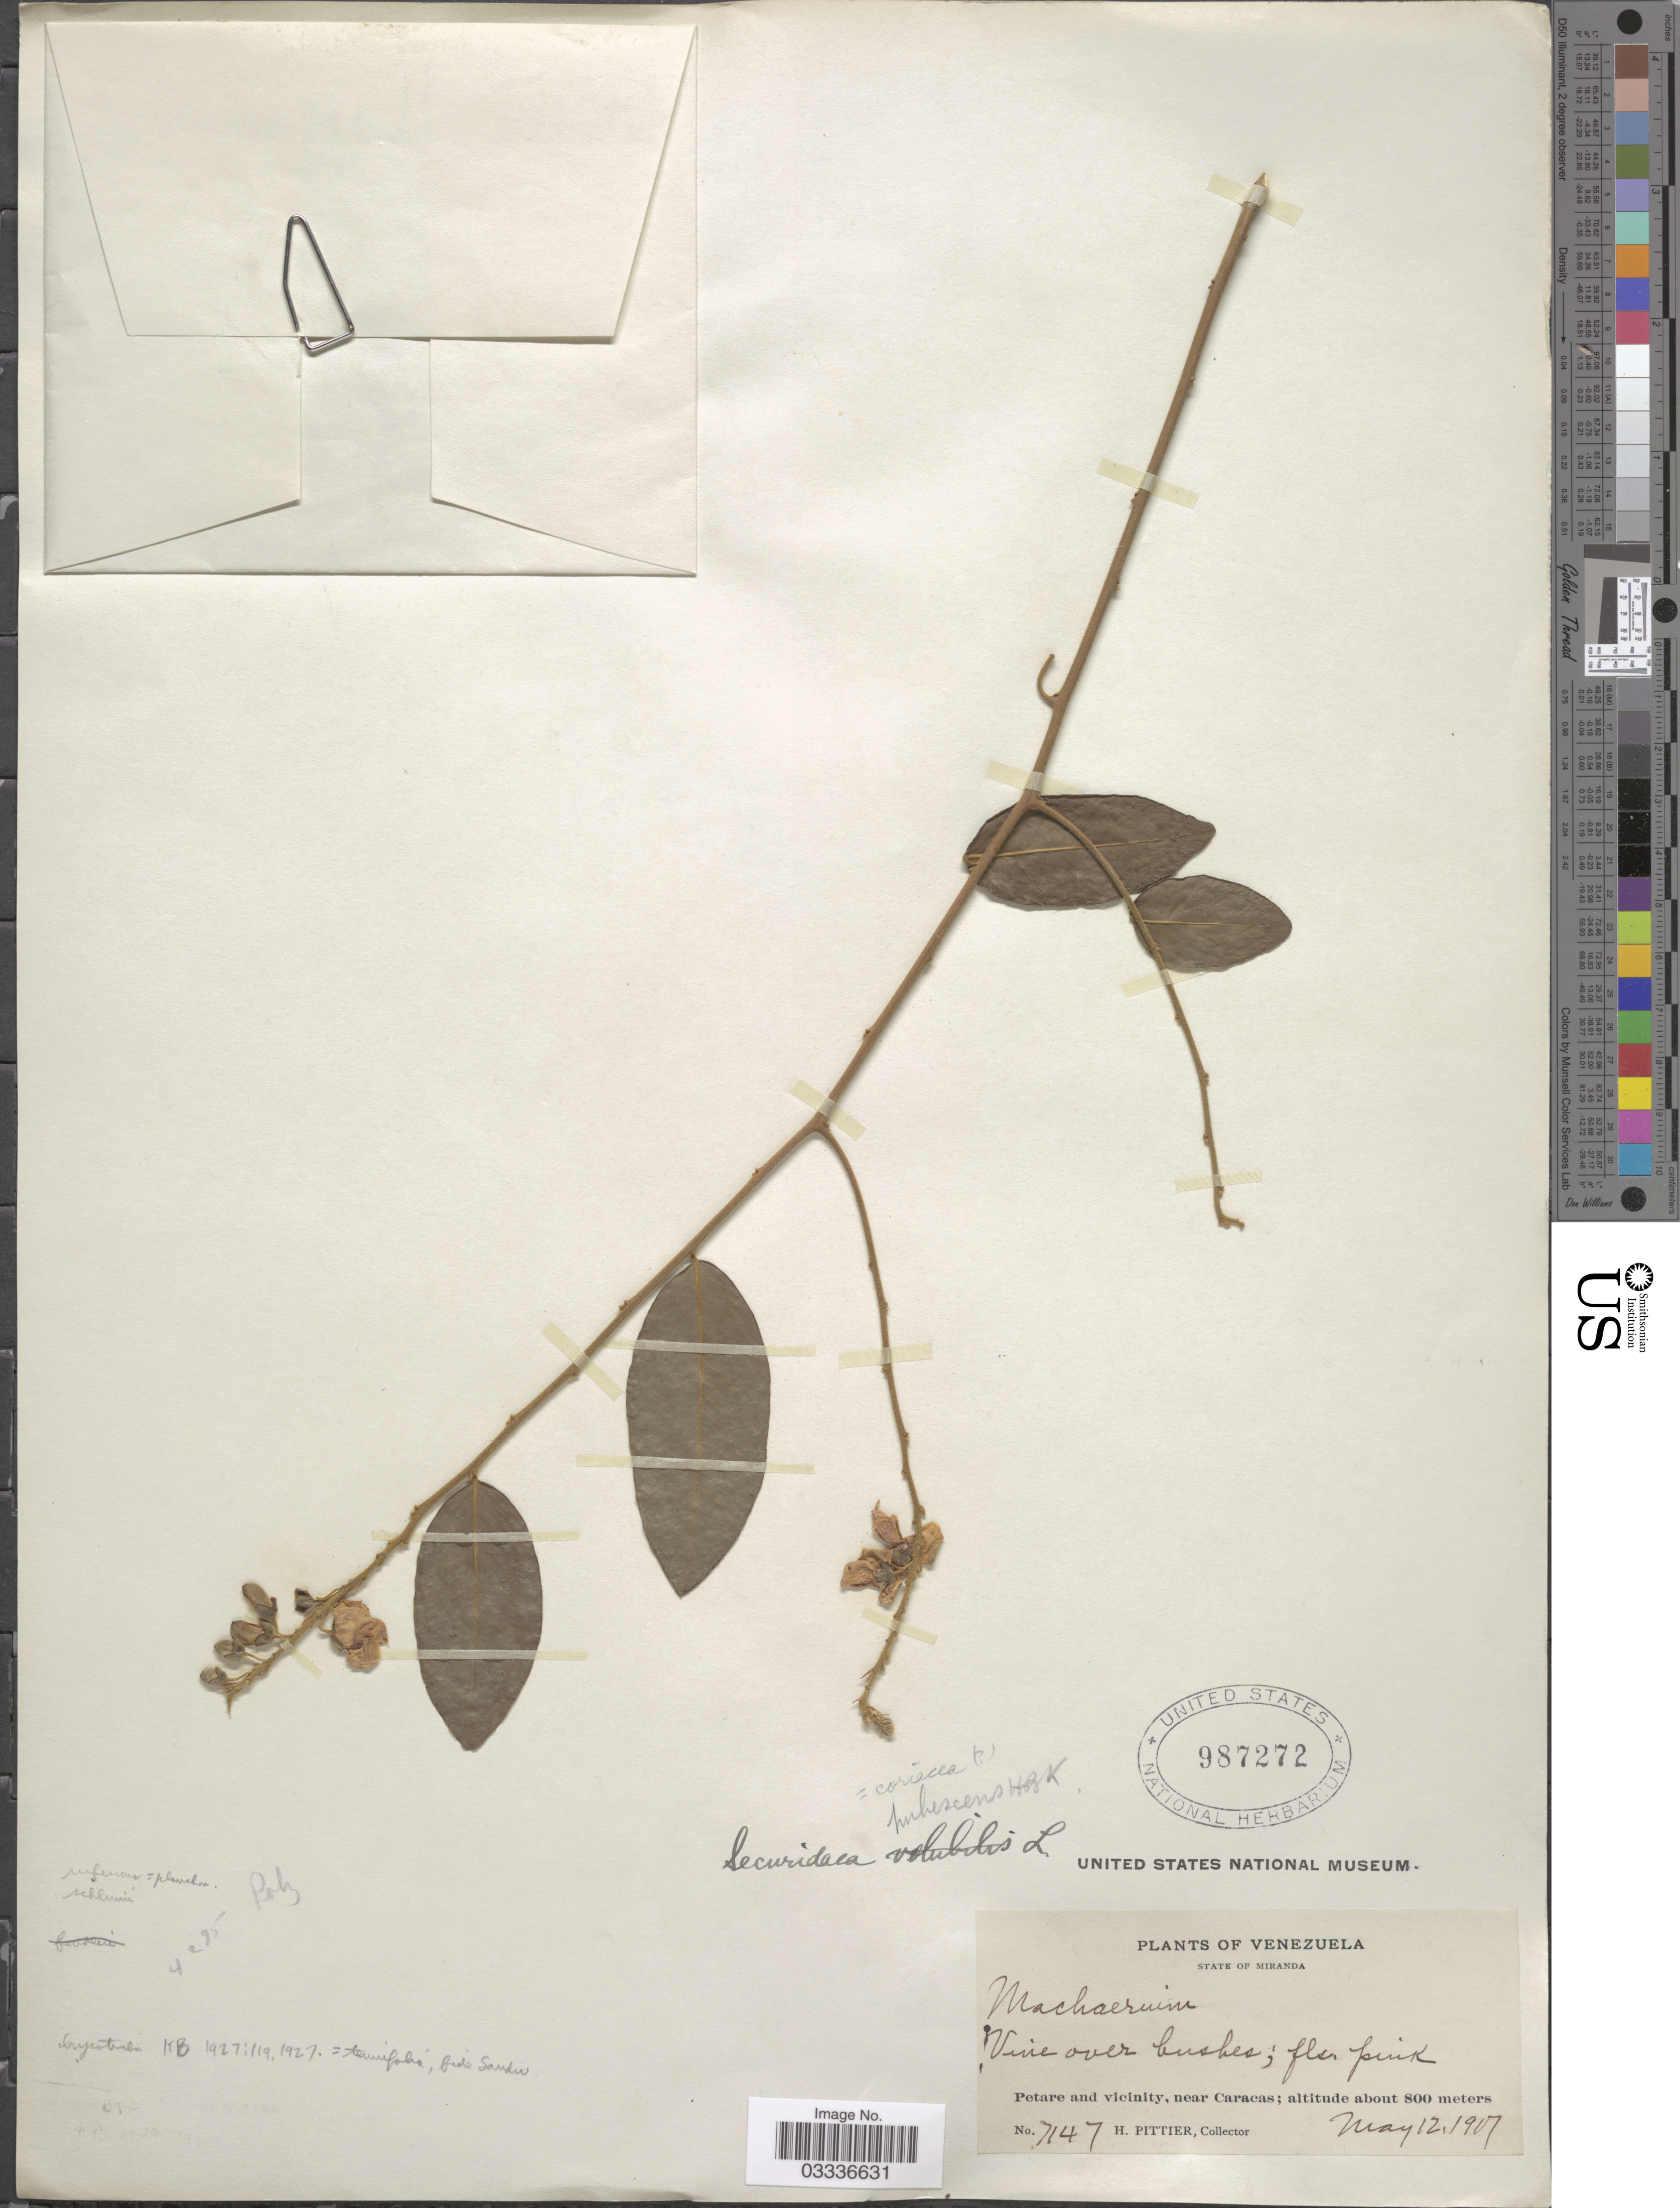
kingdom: Plantae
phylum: Tracheophyta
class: Magnoliopsida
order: Fabales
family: Polygalaceae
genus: Securidaca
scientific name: Securidaca tenuifolia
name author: Chodat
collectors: H. F. Pittier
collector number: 7147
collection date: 1907-05-12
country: Venezuela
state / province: Miranda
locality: Petare and vicinity, near Caracas.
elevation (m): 800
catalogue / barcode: US 987272